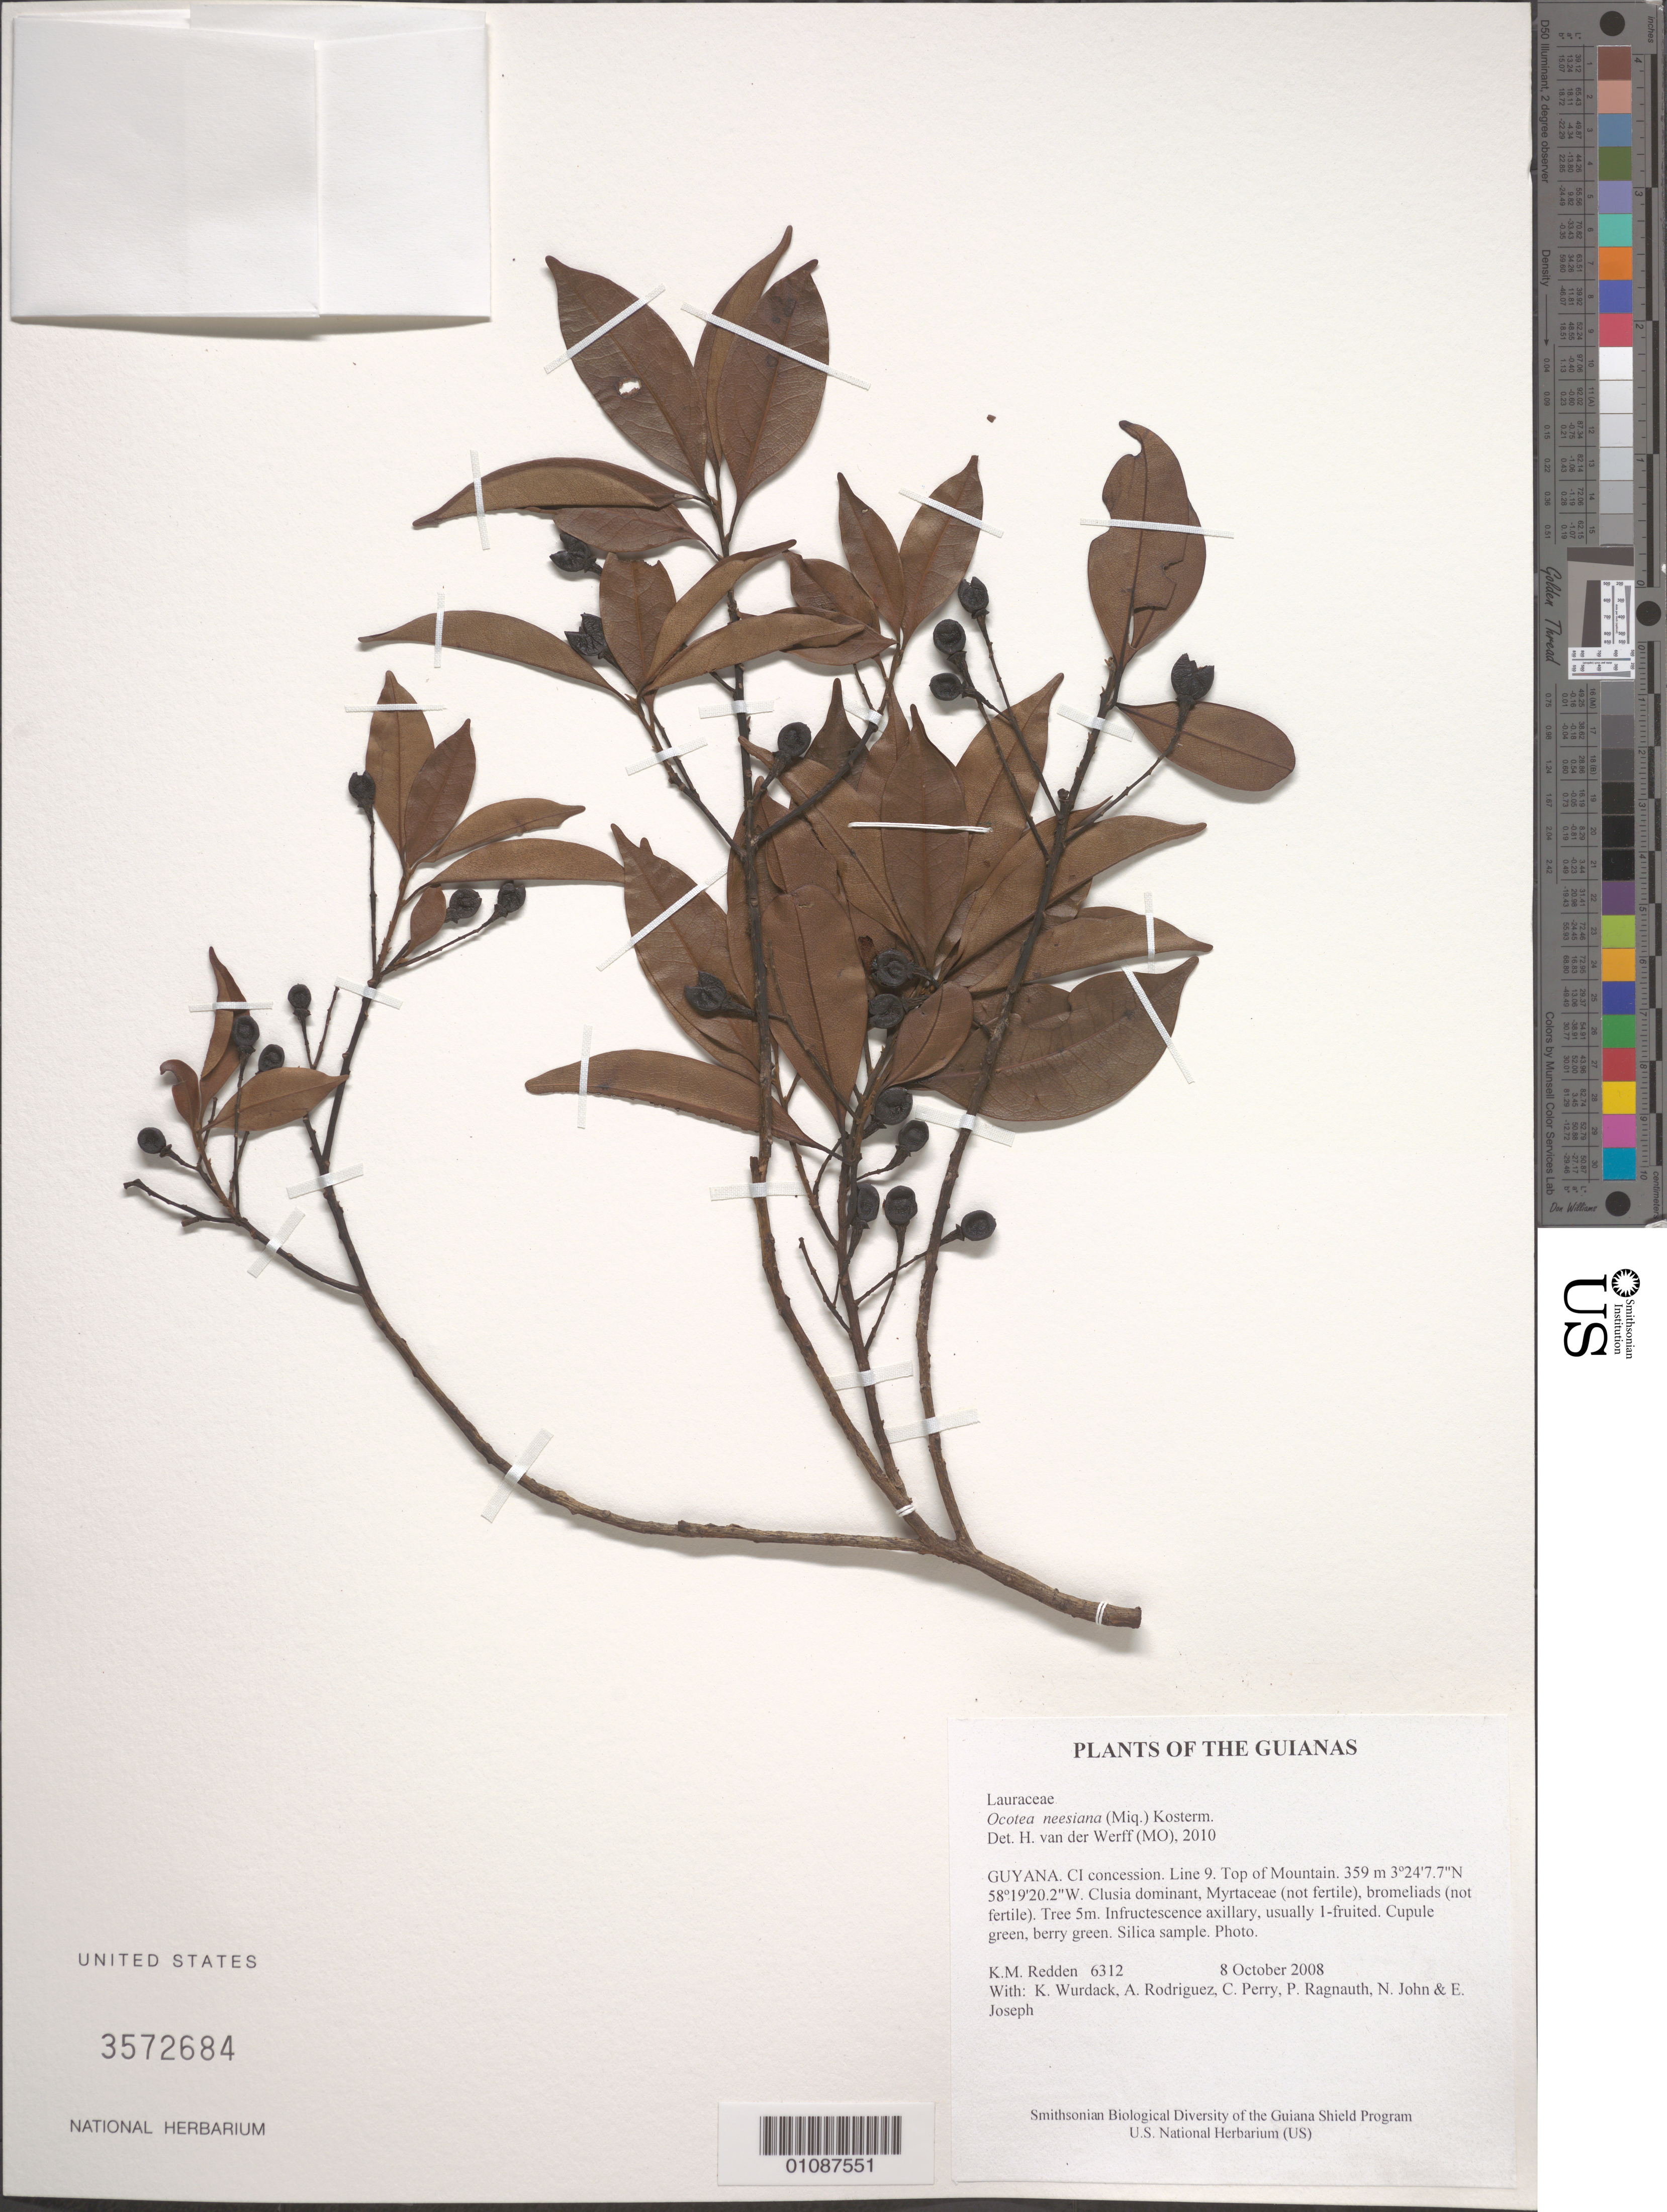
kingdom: Plantae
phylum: Tracheophyta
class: Magnoliopsida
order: Laurales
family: Lauraceae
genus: Ocotea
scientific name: Ocotea neesiana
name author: (Miq.) Kosterm.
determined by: van der Werff, H., (MO), Missouri Botanical Garden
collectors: K. M. Redden, K. Wurdack, A. Rodriguez, C. Perry, P. Ragnauth, N. John & E. Joseph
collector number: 6312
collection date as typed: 8 October 2008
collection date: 2008-10-08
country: Guyana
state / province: U. Takutu-U. Essequibo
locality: CI concession. Line 9. Top of Mountain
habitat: Clusia dominant, Myrtaceae (not fertile), bromeliads (not fertile)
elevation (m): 359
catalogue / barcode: US 3572684